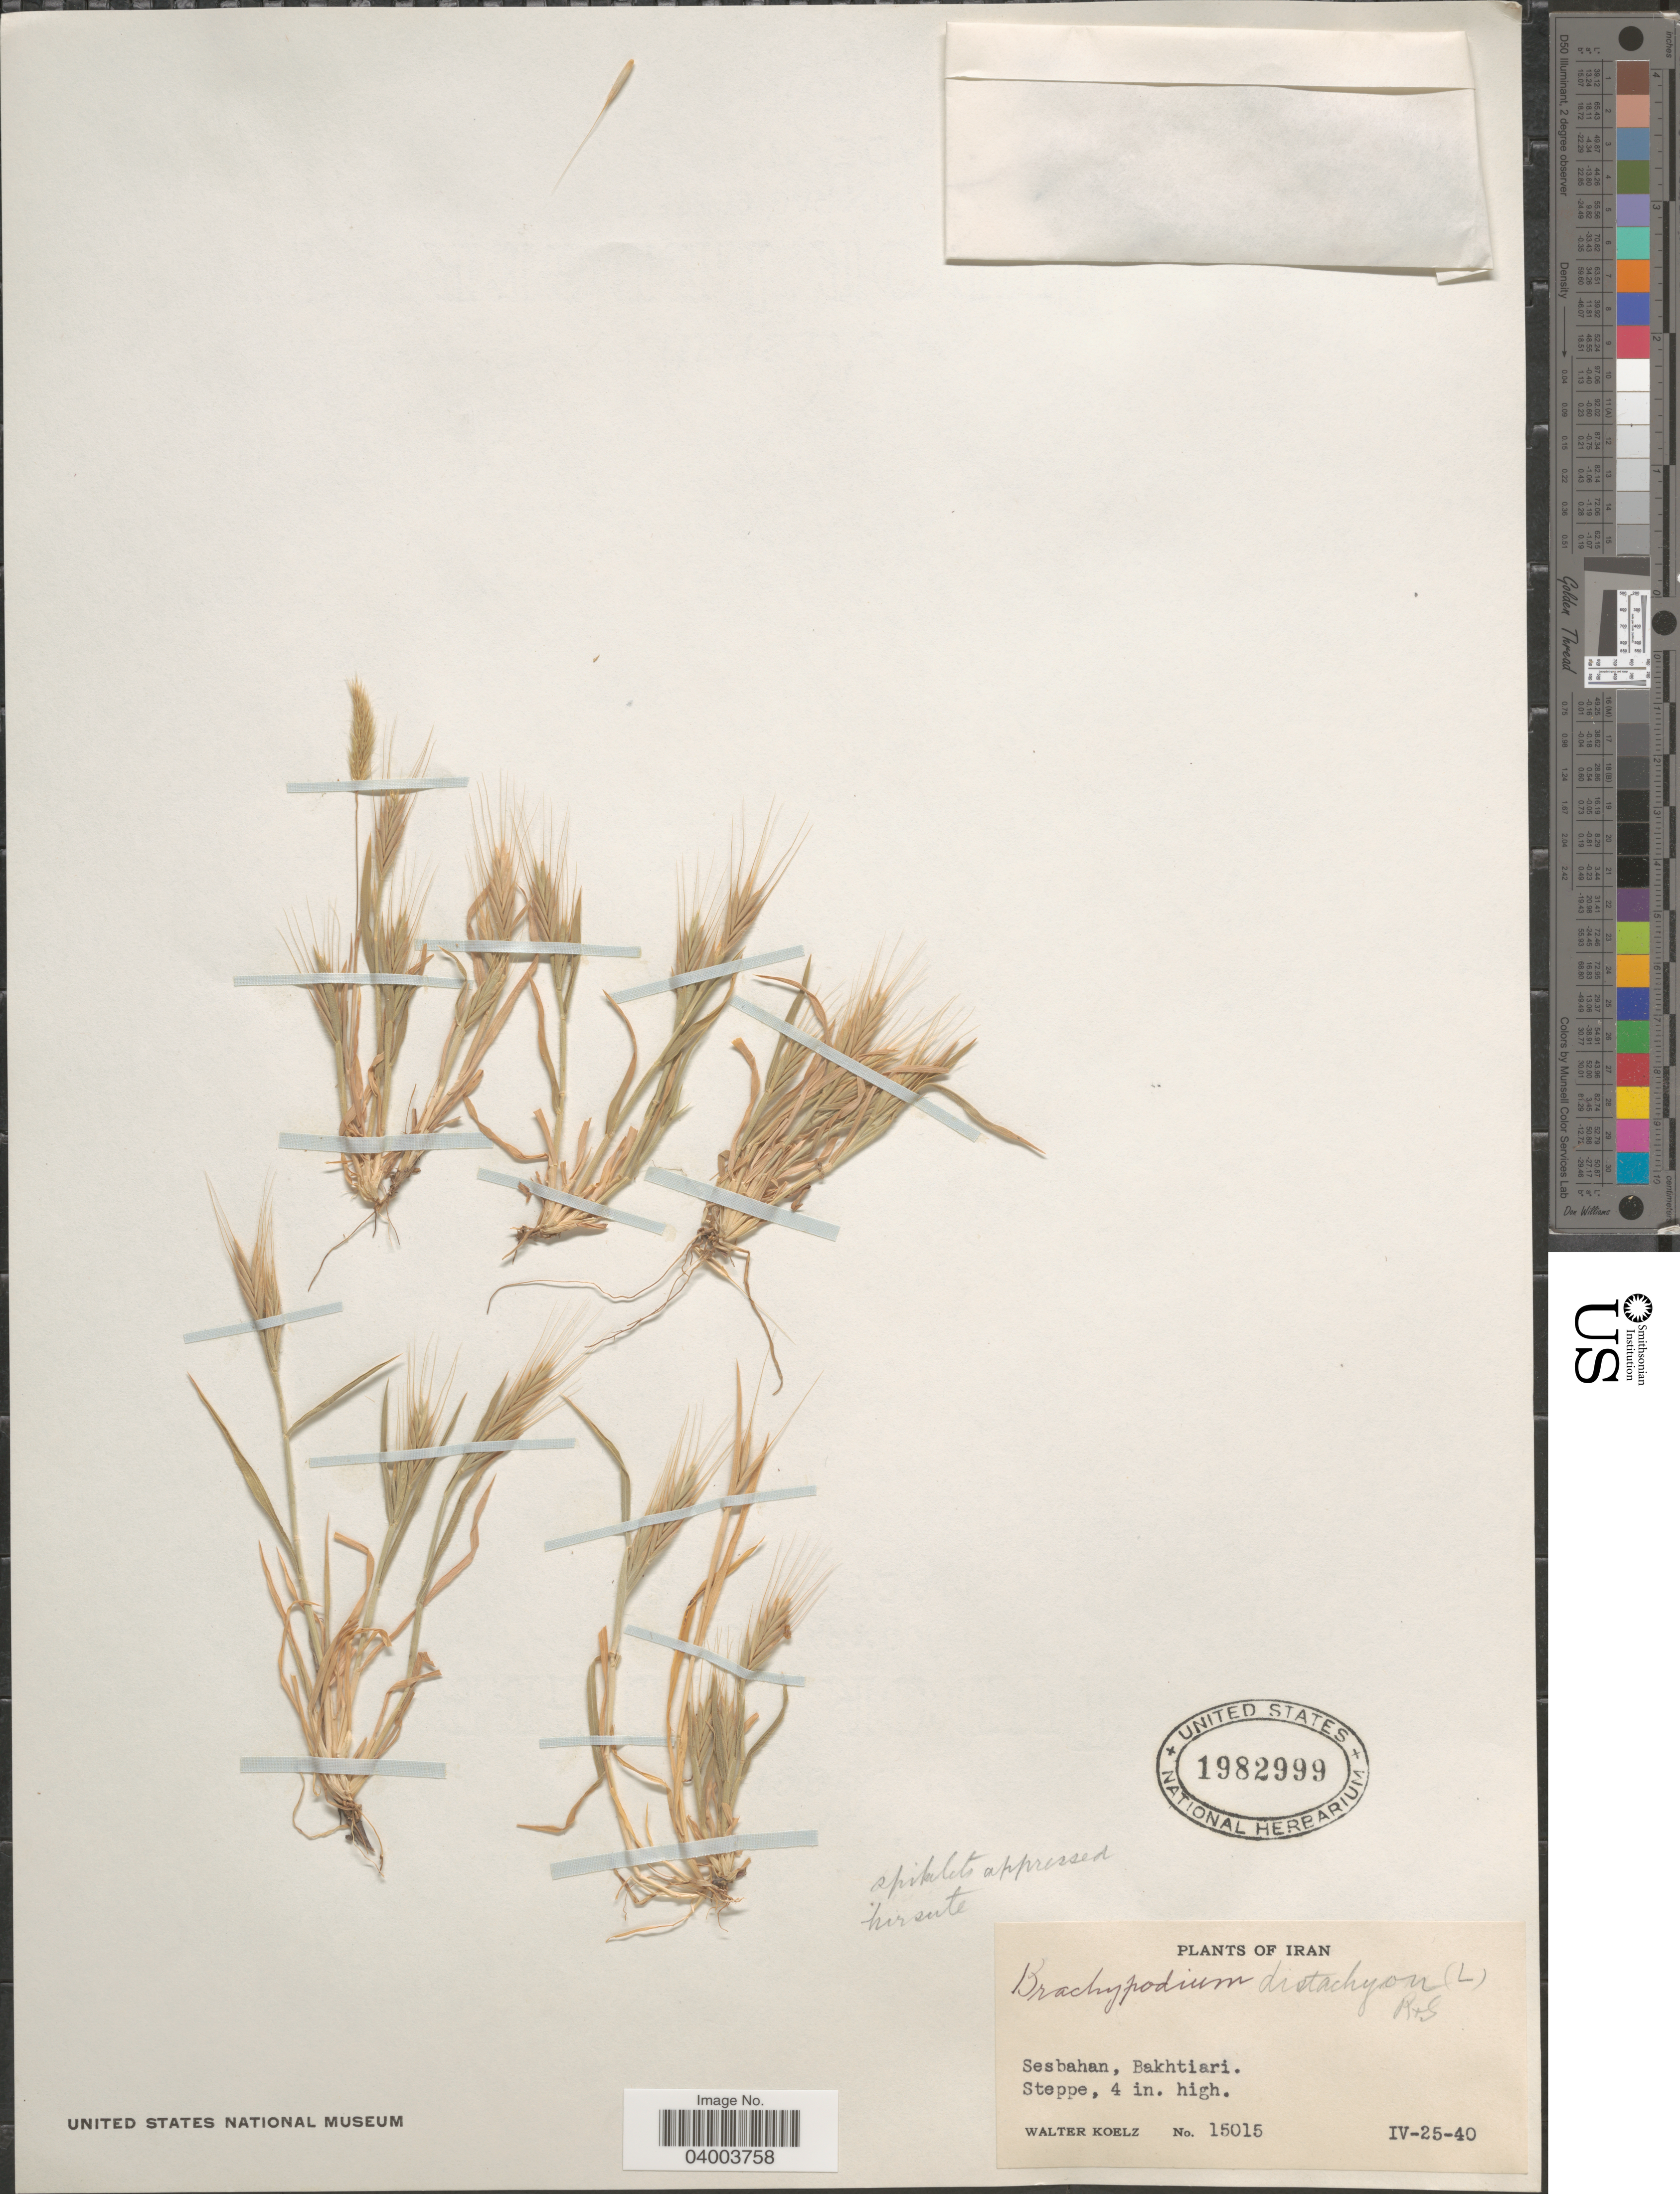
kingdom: Plantae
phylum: Tracheophyta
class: Liliopsida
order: Poales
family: Poaceae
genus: Brachypodium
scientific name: Brachypodium distachyon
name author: (L.) P. Beauv.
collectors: W. N. Koelz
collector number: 15015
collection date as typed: Transcribed d/m/y: 25/4/40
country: Iran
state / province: Chahar Mahaal and Bakhtiari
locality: Sesbahan, Bakhtiari.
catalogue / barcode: US 1982999